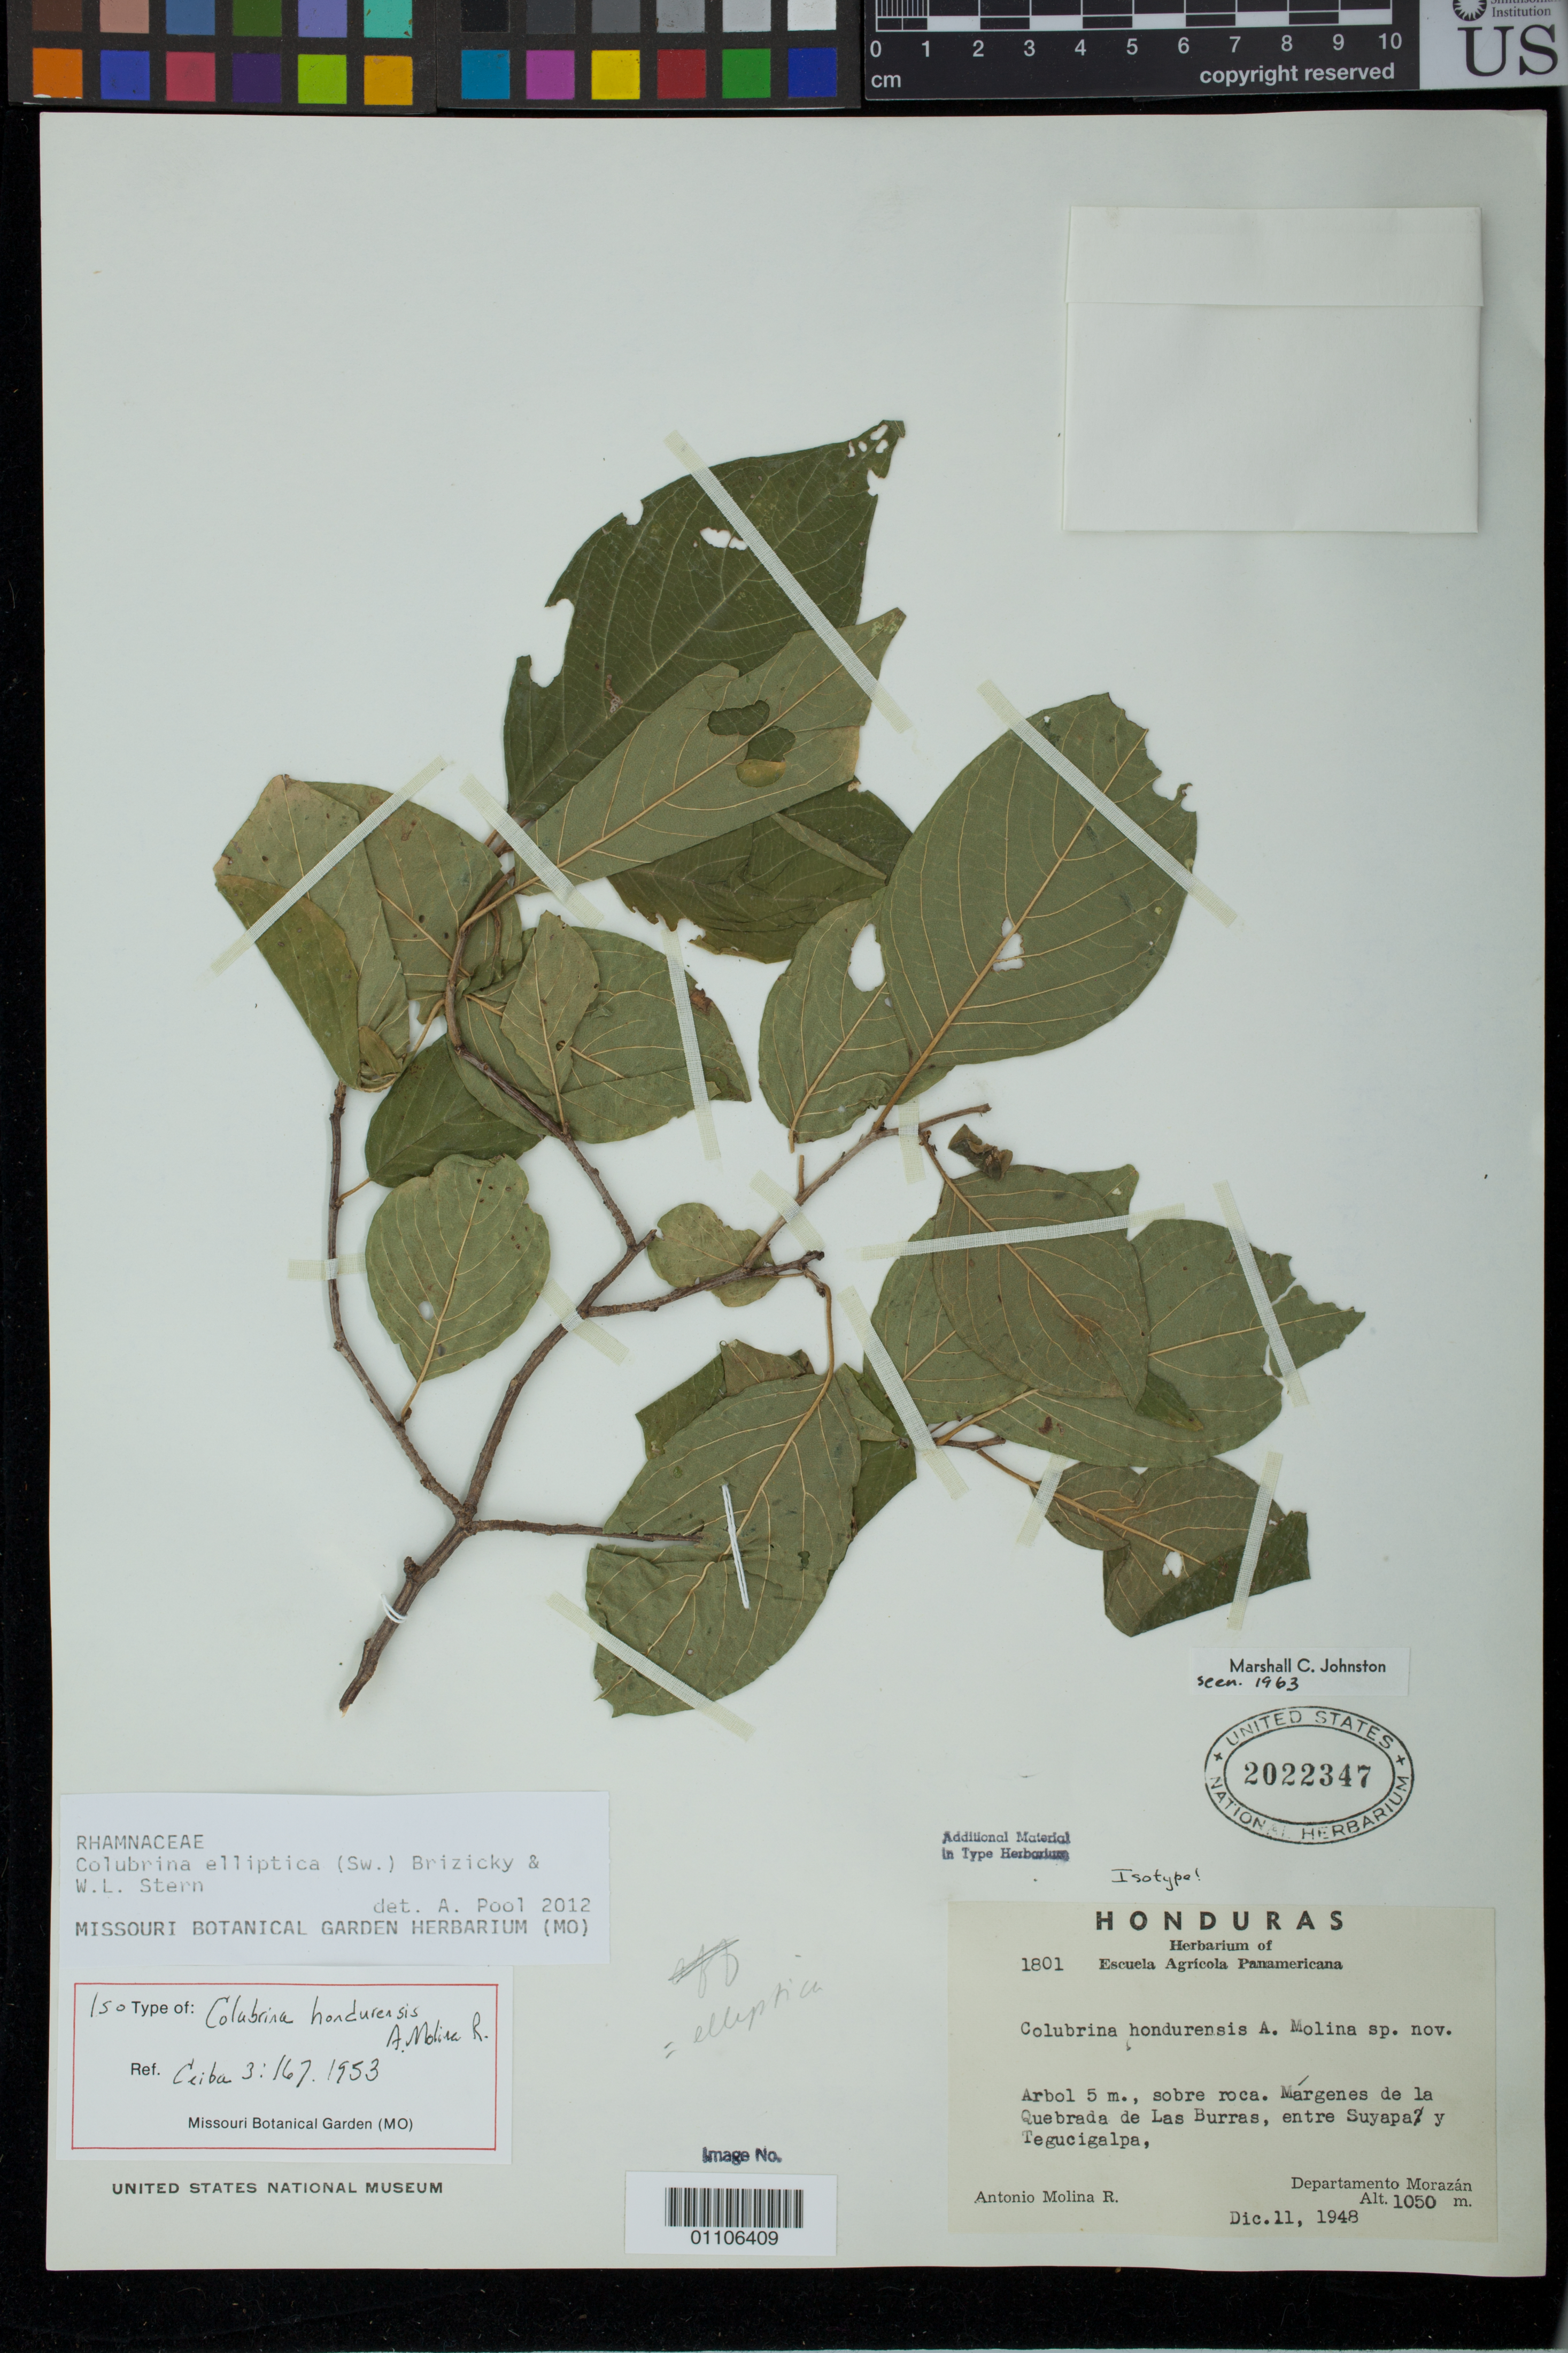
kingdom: Plantae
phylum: Tracheophyta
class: Magnoliopsida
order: Rosales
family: Rhamnaceae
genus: Colubrina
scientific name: Colubrina hondurensis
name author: Ant. Molina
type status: Isotype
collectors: A. Molina R.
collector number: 1801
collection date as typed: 11 Dec 1948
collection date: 1948-12-11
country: Honduras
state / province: Fco. Morazán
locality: Margen de La Quebrada Las Burras, entre Suyapa y Tegulcalpa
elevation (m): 1050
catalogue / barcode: US 2022347